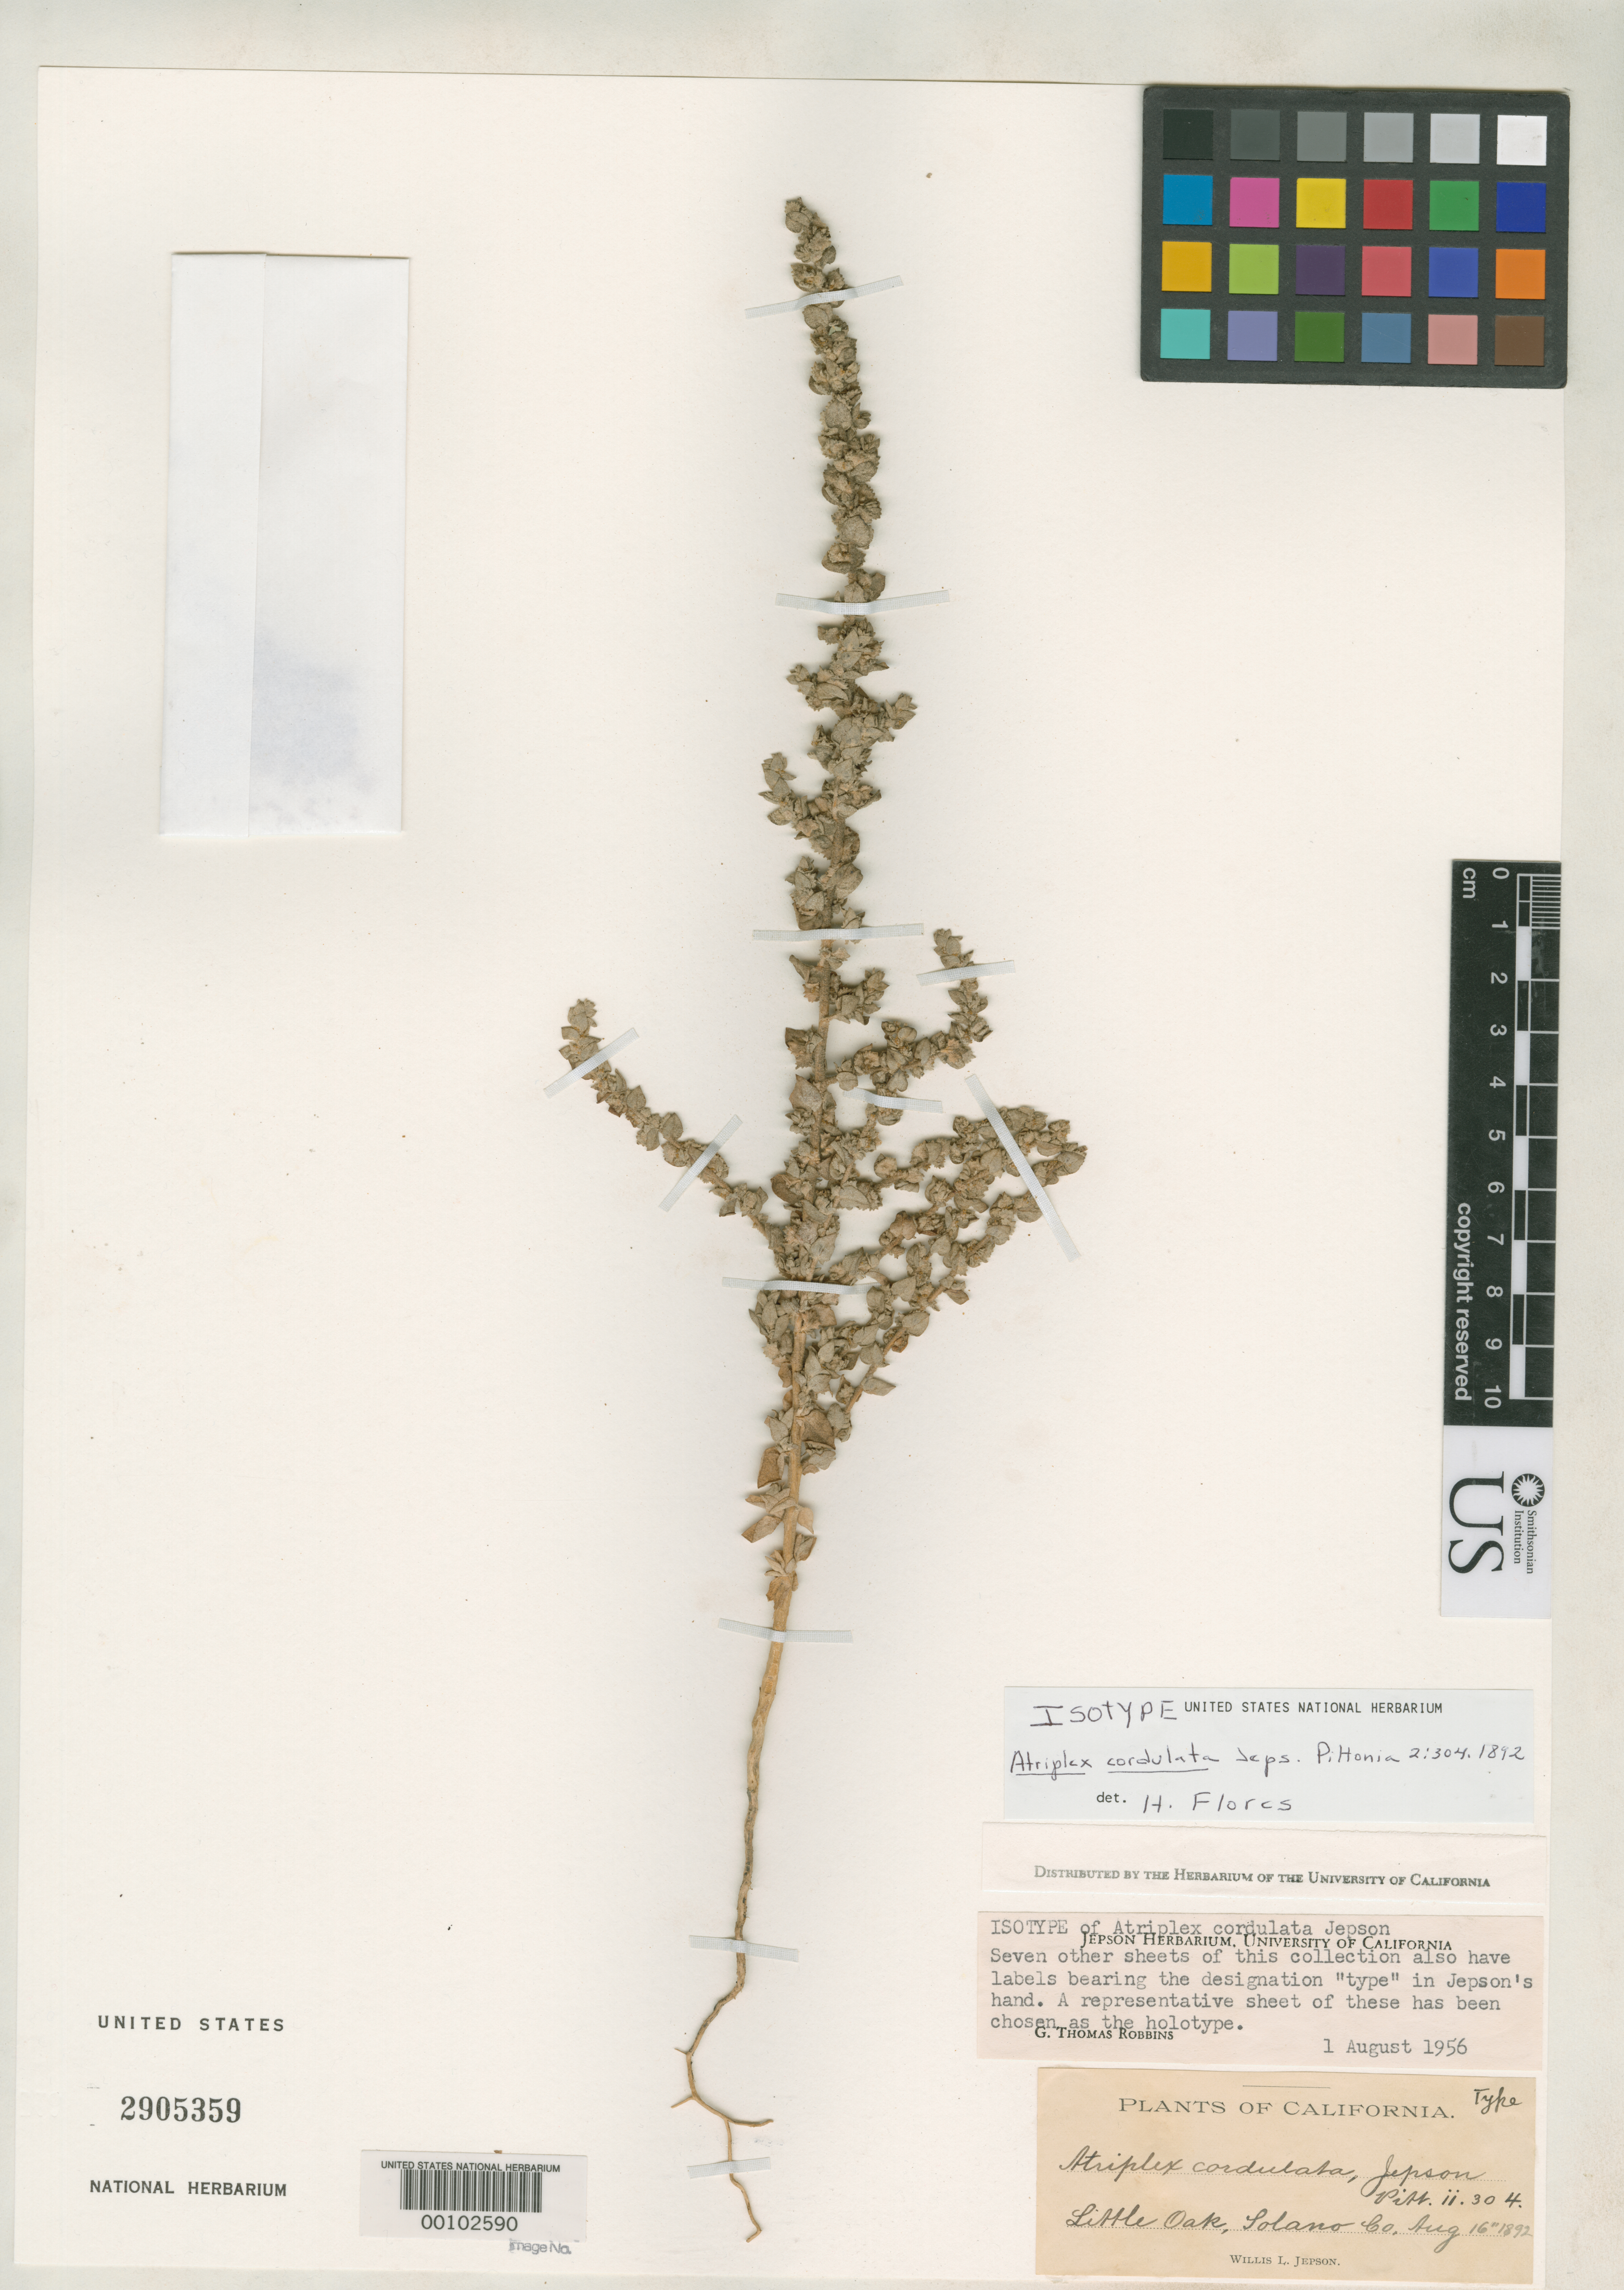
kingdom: Plantae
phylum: Tracheophyta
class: Magnoliopsida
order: Caryophyllales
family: Amaranthaceae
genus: Atriplex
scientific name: Atriplex cordulata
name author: Jeps.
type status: Isotype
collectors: W. L. Jepson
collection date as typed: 16 Aug 1892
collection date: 1892-08-16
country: United States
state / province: California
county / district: Solano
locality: Little Oak.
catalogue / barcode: US 2905359